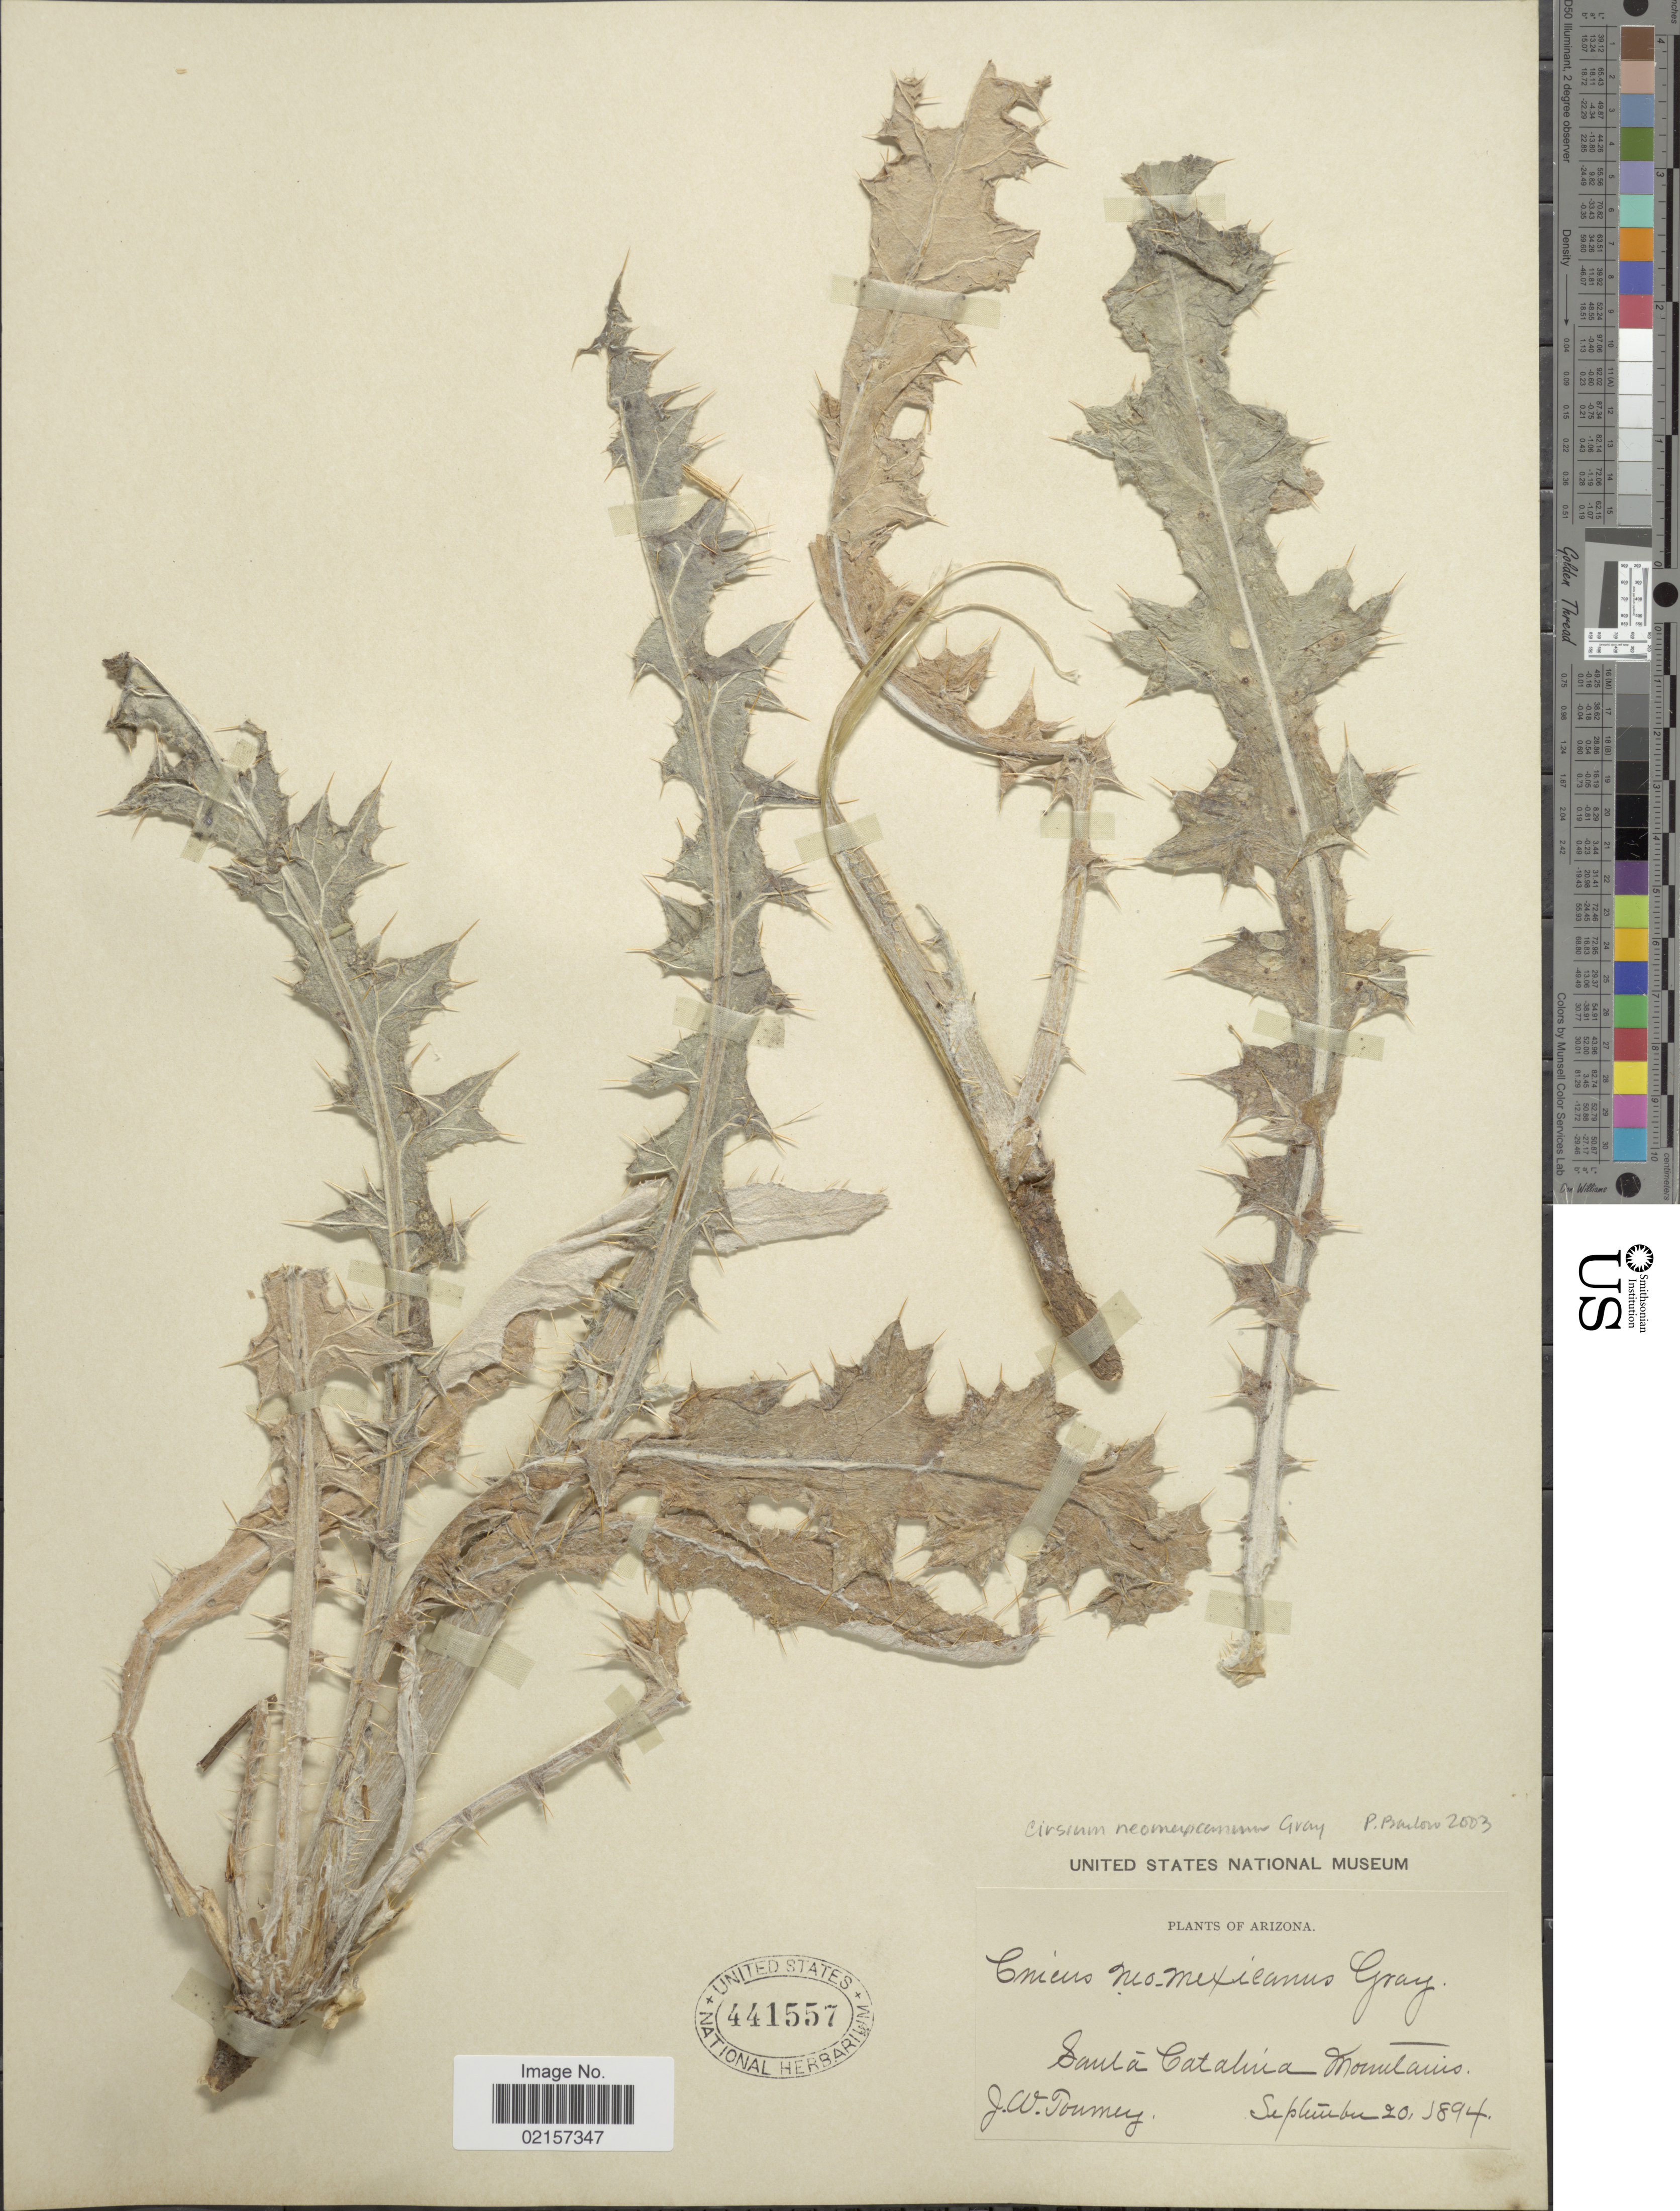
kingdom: Plantae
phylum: Tracheophyta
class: Magnoliopsida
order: Asterales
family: Asteraceae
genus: Cirsium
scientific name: Cirsium neomexicanum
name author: A. Gray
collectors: J. W. Toumey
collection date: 1894-09-20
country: United States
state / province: Arizona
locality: Santa Catalina Mountains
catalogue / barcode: US 441557